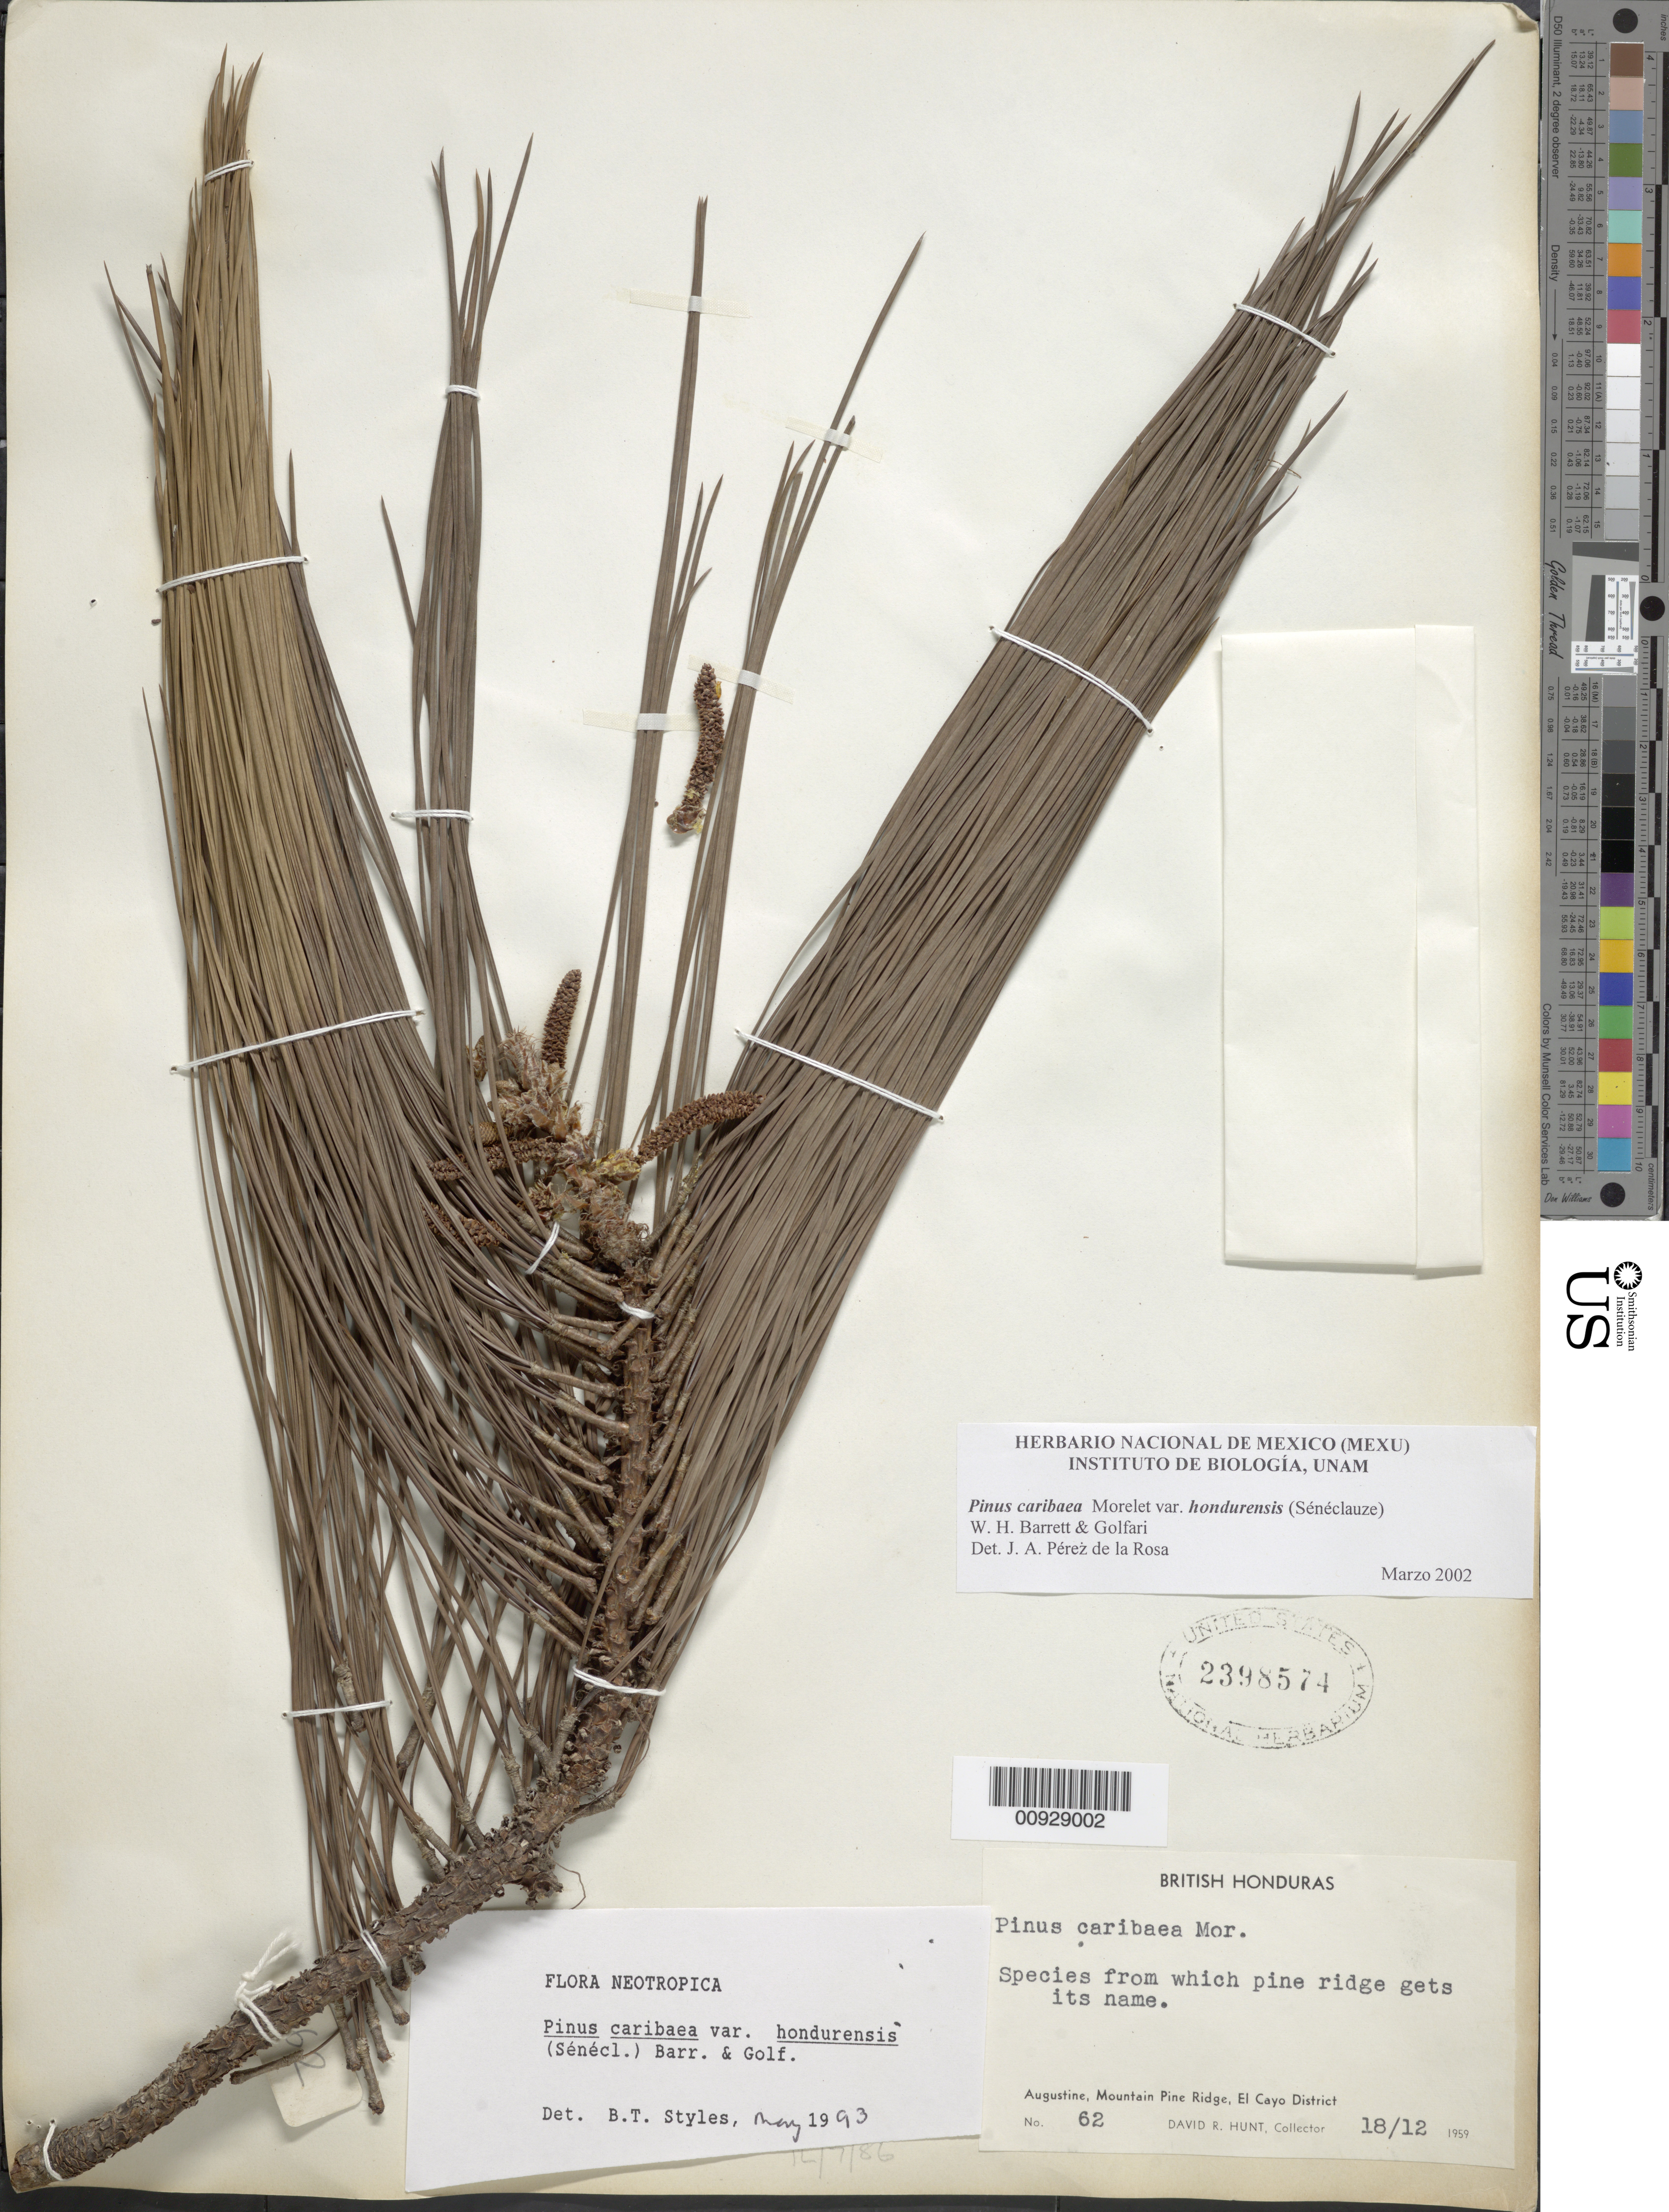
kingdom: Plantae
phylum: Tracheophyta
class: Pinopsida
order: Pinales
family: Pinaceae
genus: Pinus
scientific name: Pinus caribaea var. hondurensis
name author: (Sénécl.) W.H.G. Barrett & Golfari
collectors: D. R. Hunt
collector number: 62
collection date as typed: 18 Dec 1959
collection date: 1959-12-18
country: Belize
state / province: Cayo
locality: Augustine, Mountain Pine Ridge.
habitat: Pine ridge.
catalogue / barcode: US 2398574